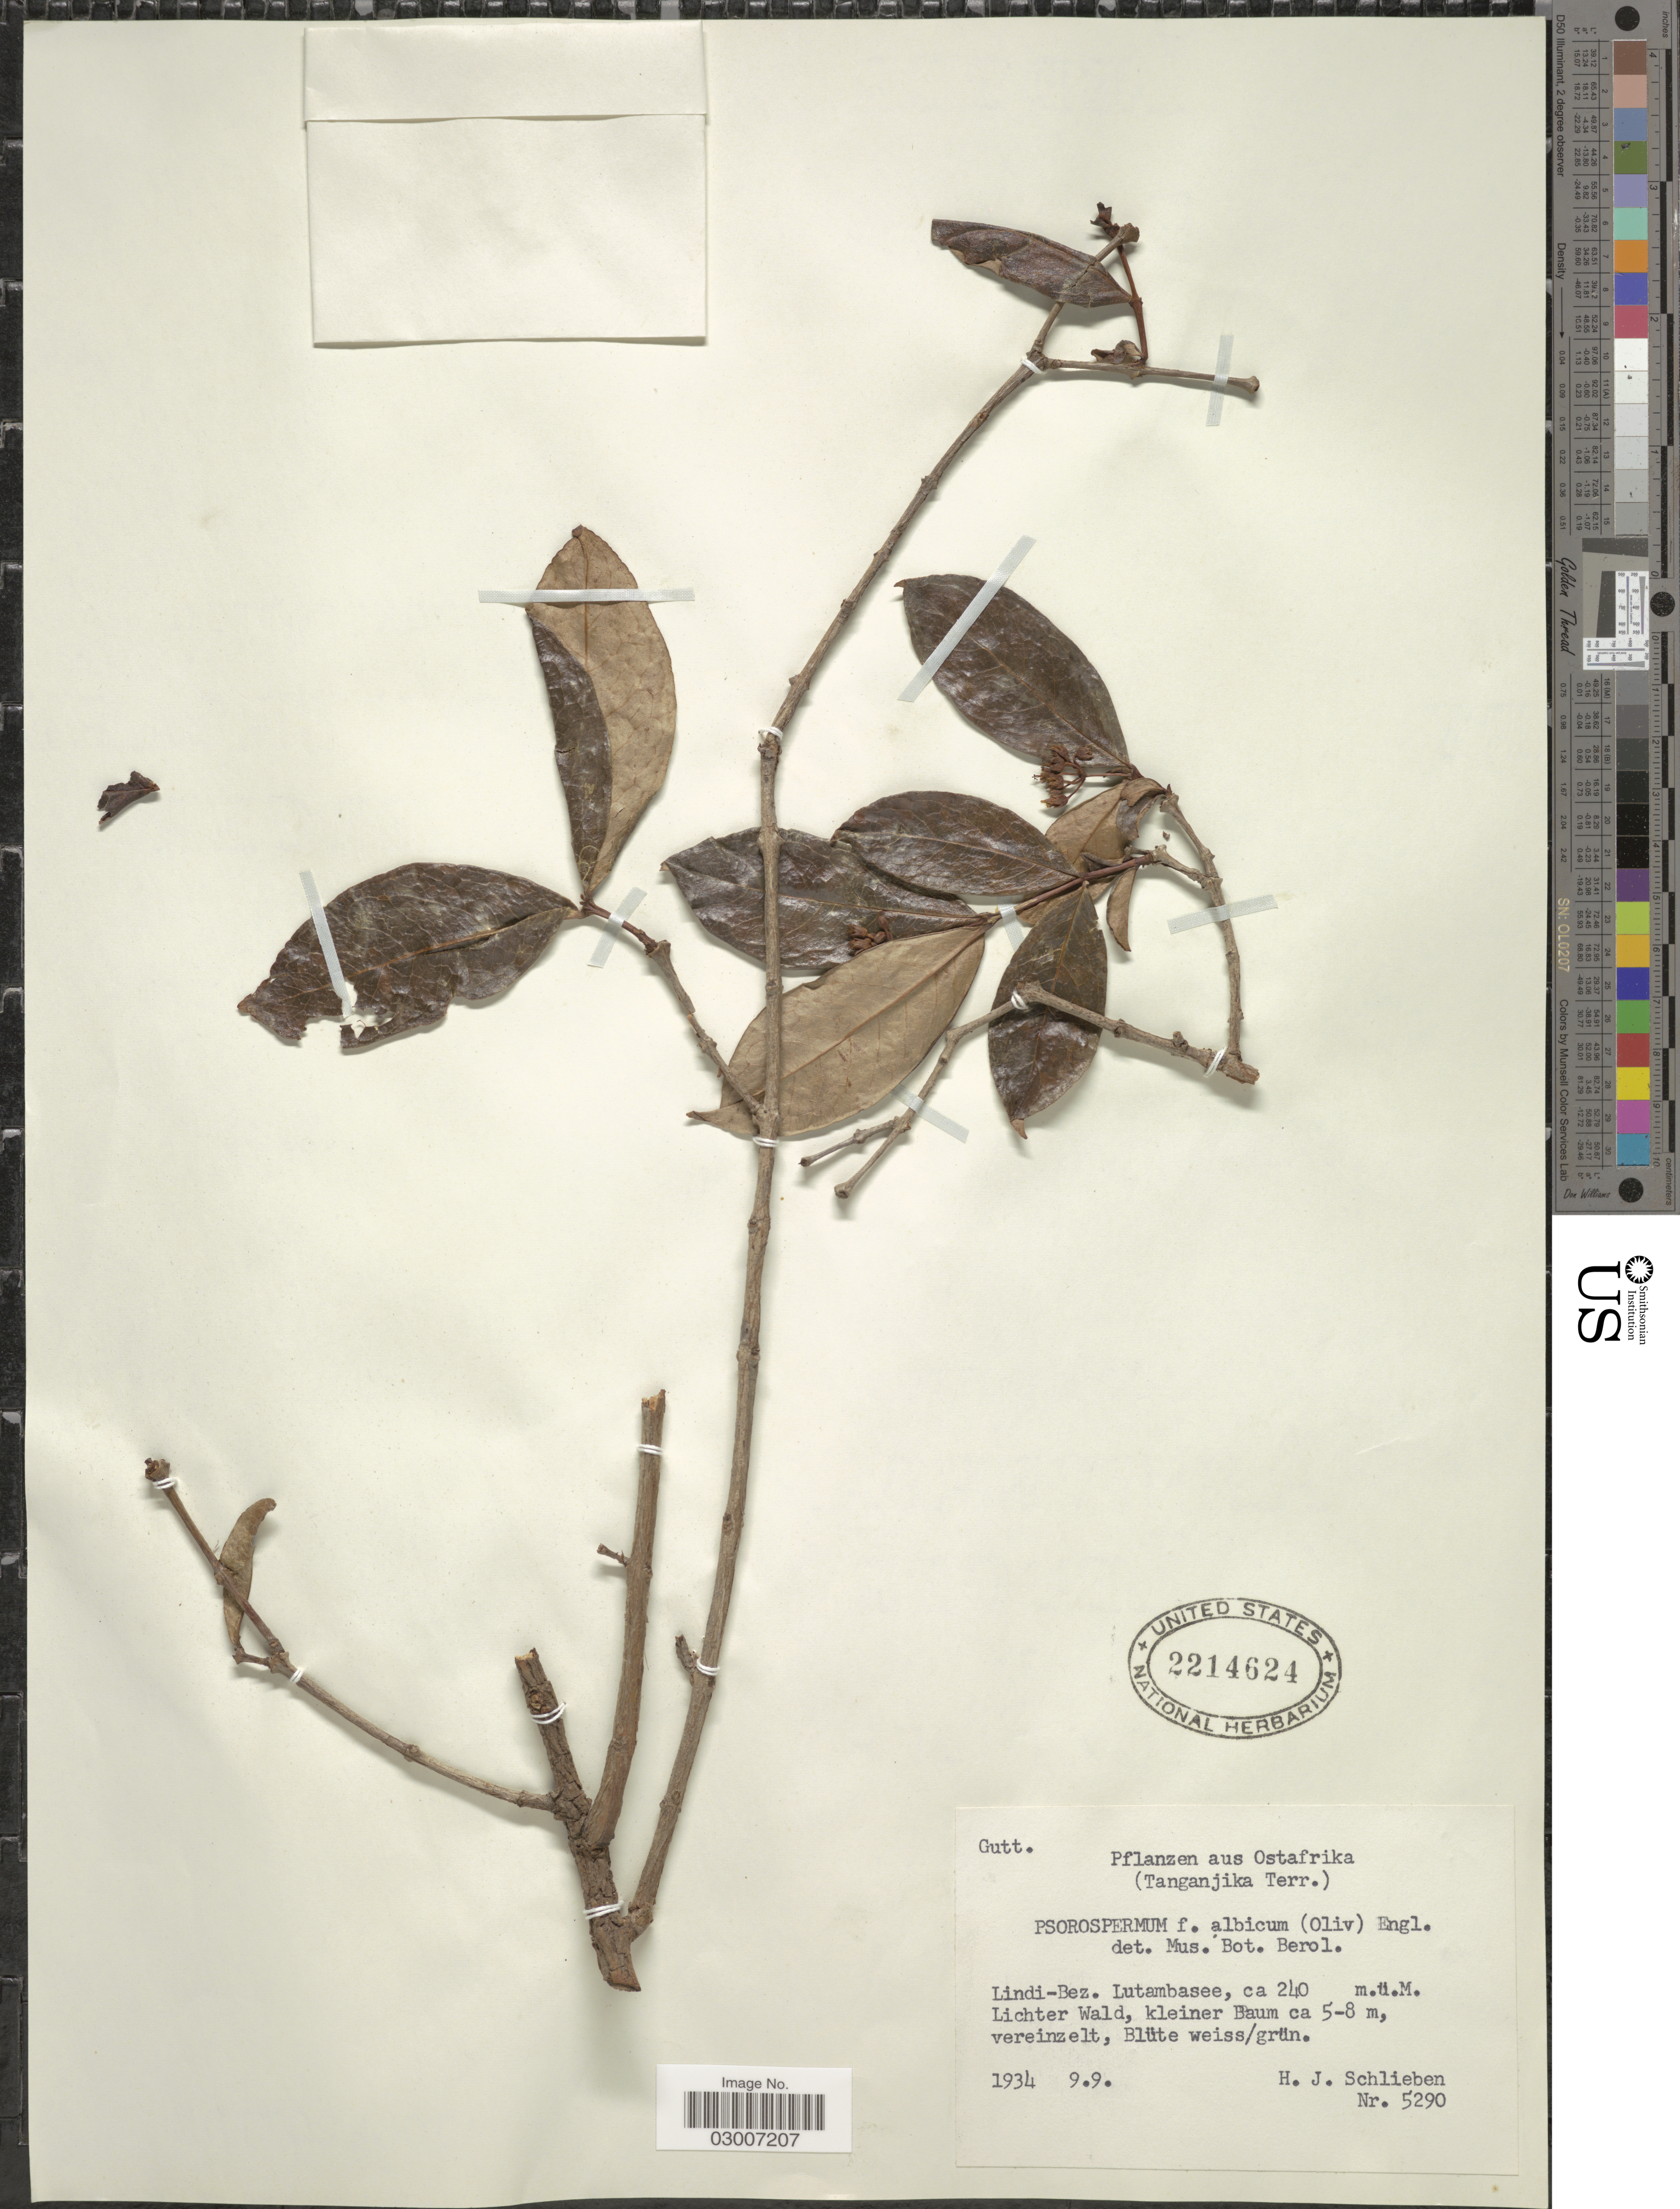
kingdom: Plantae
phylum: Tracheophyta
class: Magnoliopsida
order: Malpighiales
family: Hypericaceae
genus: Psorospermum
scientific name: Psorospermum febrifugum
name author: Spach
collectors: H. J. Schlieben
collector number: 5290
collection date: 1934-09-09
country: Tanzania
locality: Ostafrika. (Tanganjika Terr.). Lindi-Bez. Lutambasee, Lichter Wald, kleiner Baum.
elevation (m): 240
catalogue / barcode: US 2214624